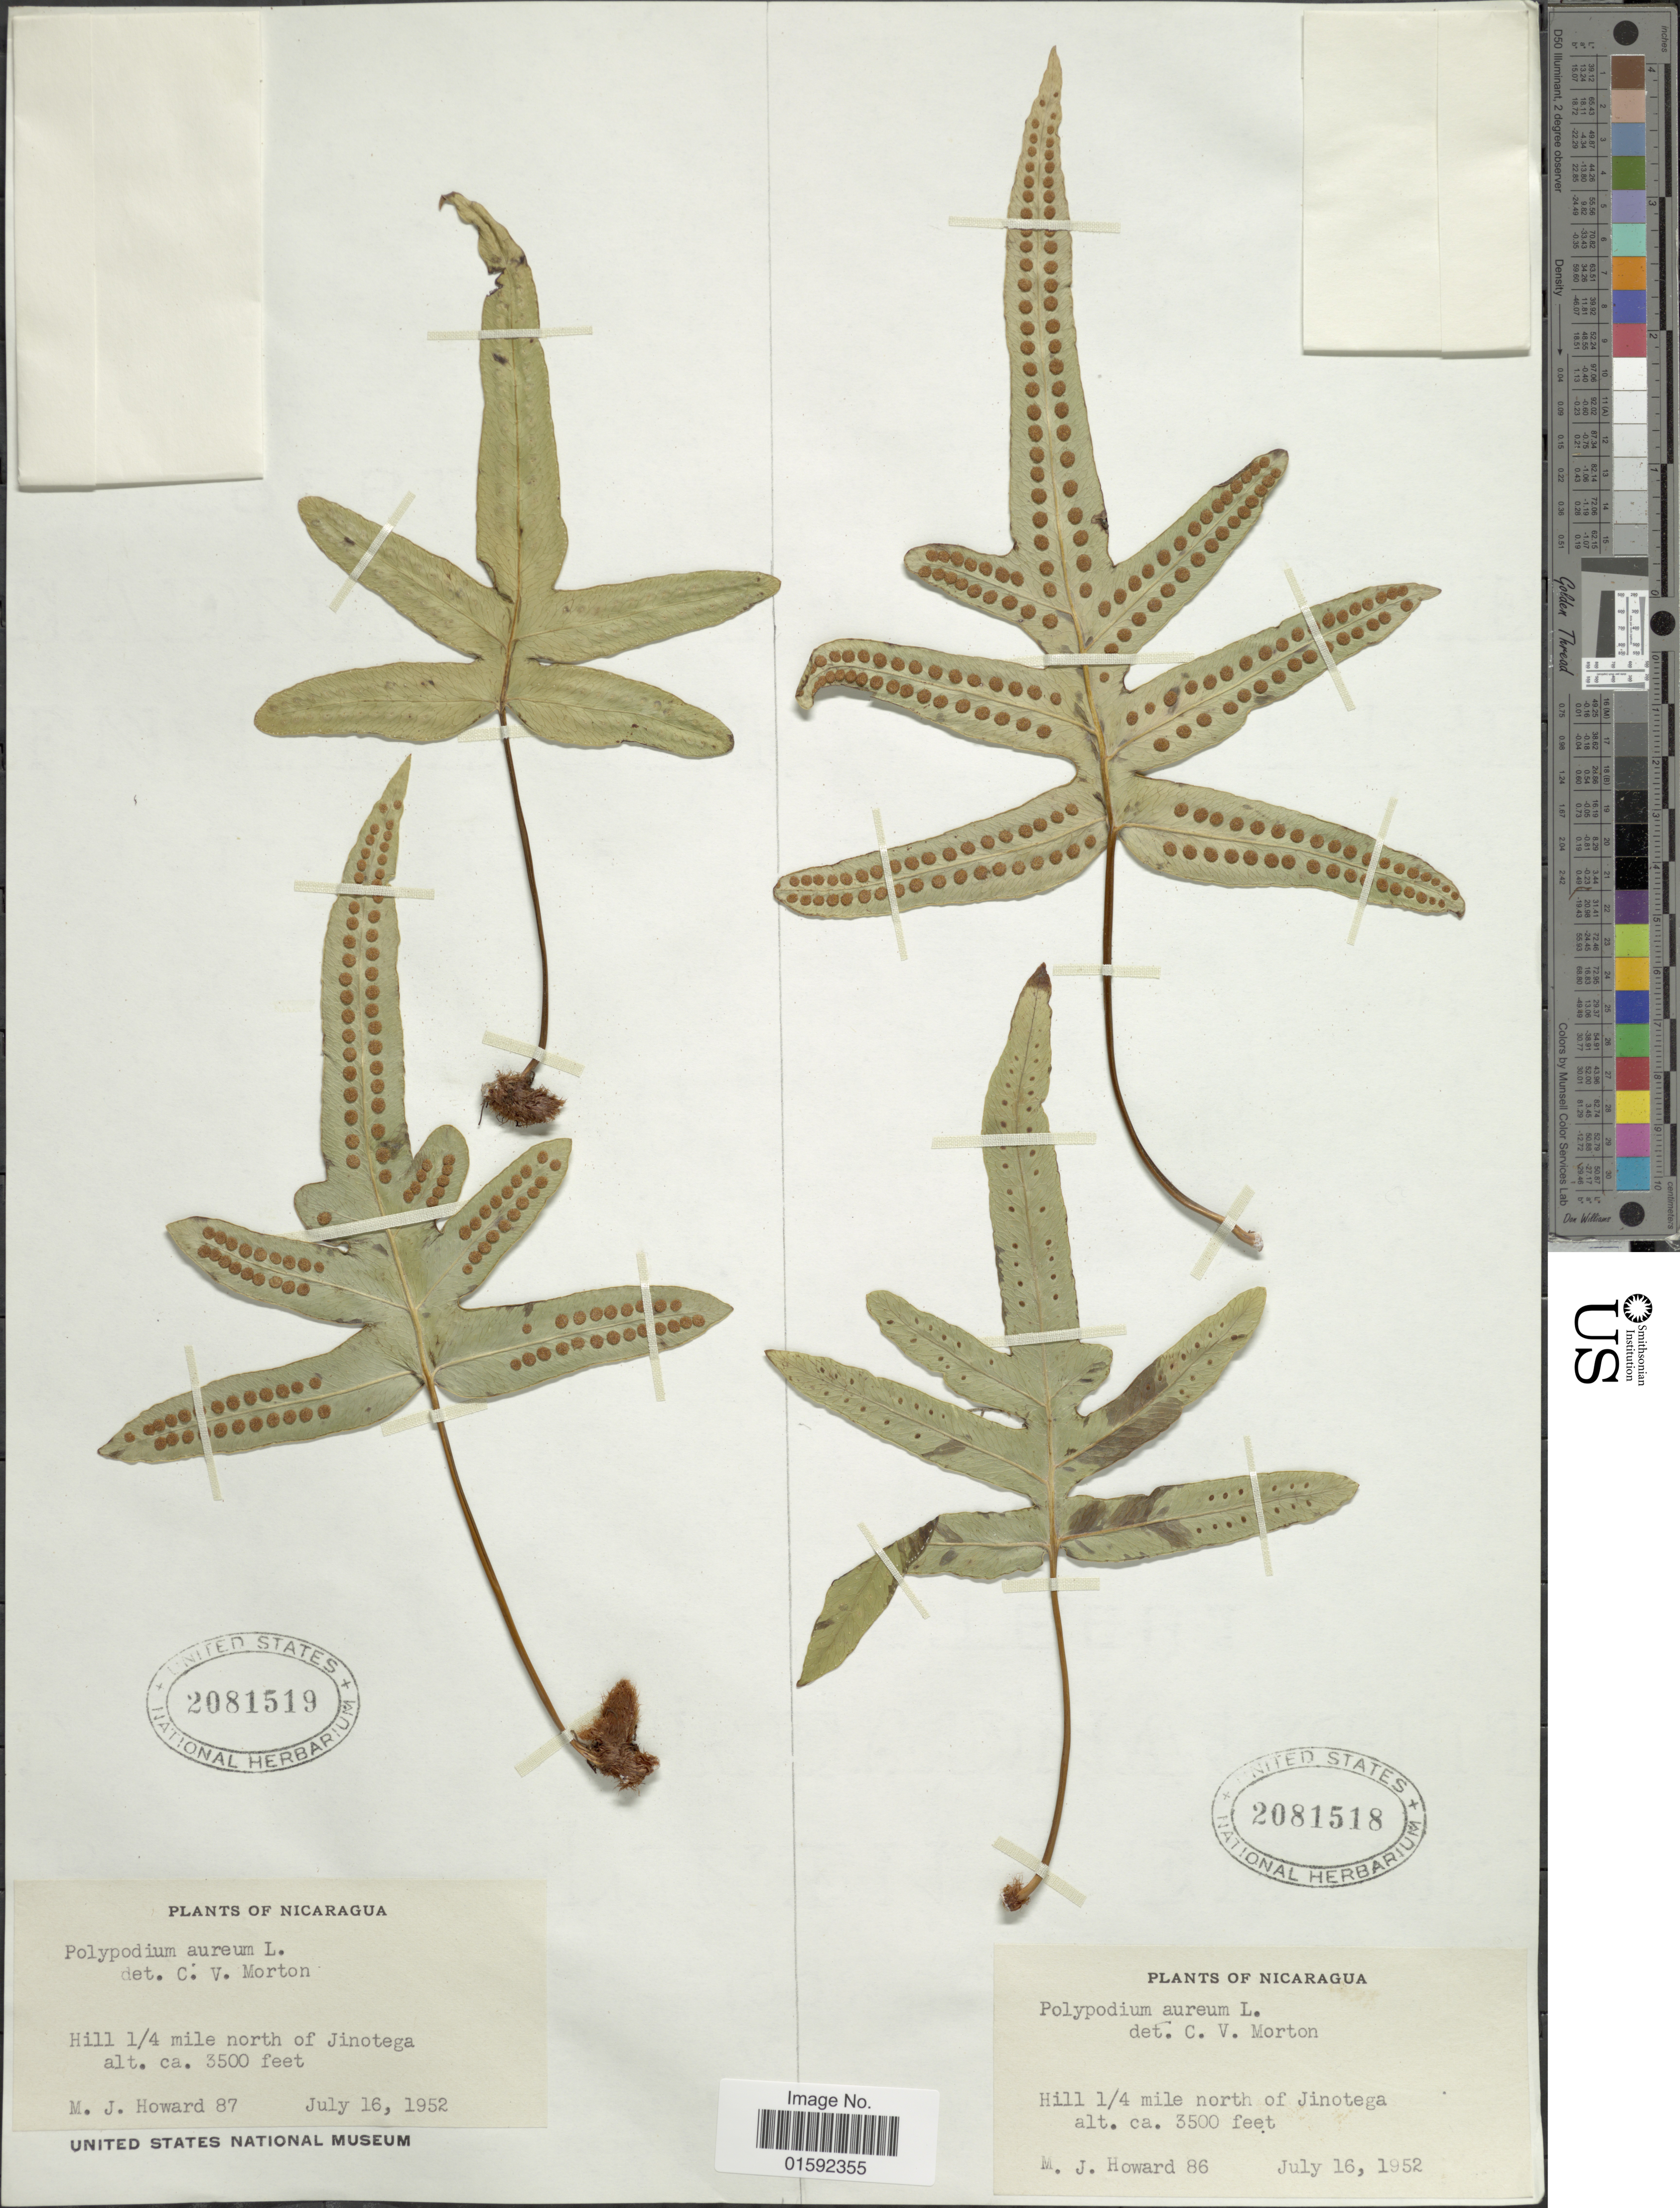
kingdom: Plantae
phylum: Tracheophyta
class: Polypodiopsida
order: Polypodiales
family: Polypodiaceae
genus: Phlebodium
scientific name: Phlebodium pseudoaureum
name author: (Cav.) Lellinger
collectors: M. Howard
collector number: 87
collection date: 1952-07-16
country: Nicaragua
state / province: Jinotega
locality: Nicaragua, hill 1/4 mile north of Jinotega.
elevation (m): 1067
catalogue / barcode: US 2081519